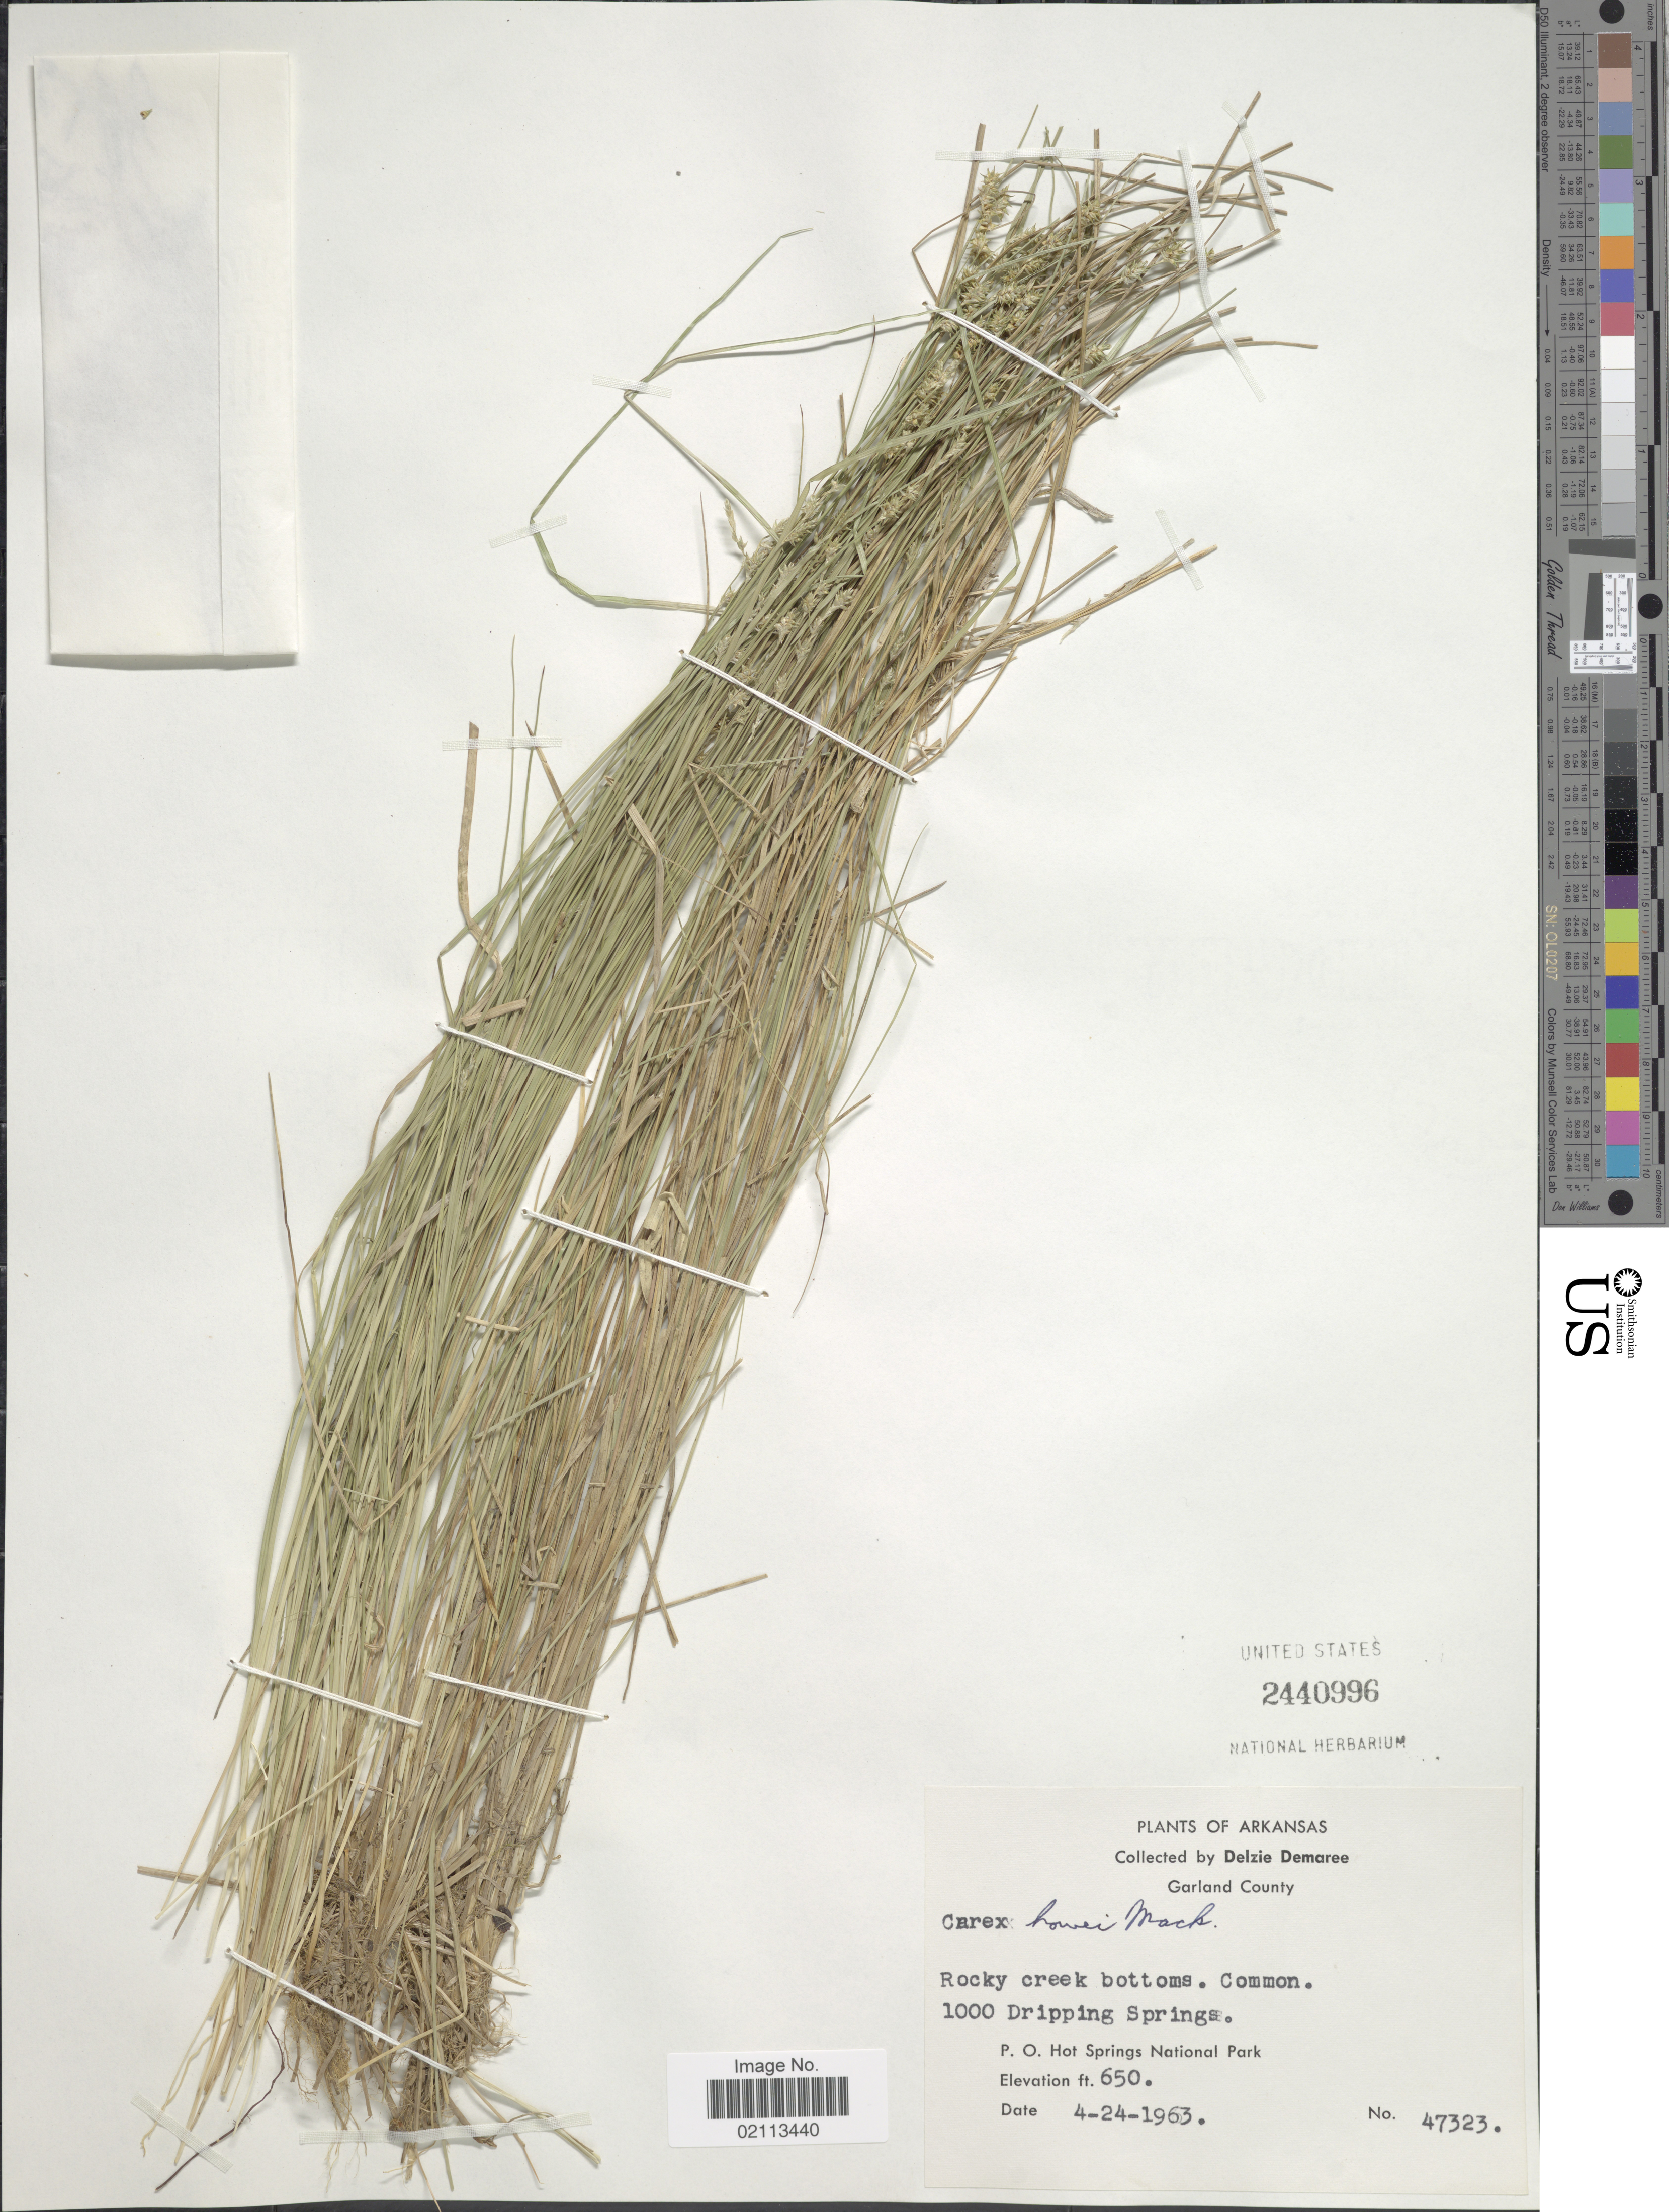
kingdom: Plantae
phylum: Tracheophyta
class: Liliopsida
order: Poales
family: Cyperaceae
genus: Carex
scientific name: Carex howei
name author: Mack.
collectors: D. Demaree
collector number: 47323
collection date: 1963-04-24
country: United States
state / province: Arkansas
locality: Garland County, Rocky creek bottoms. Common. 1000 Dripping Springs. P.O. Hot Springs National Park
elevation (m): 198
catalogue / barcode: US 2440996